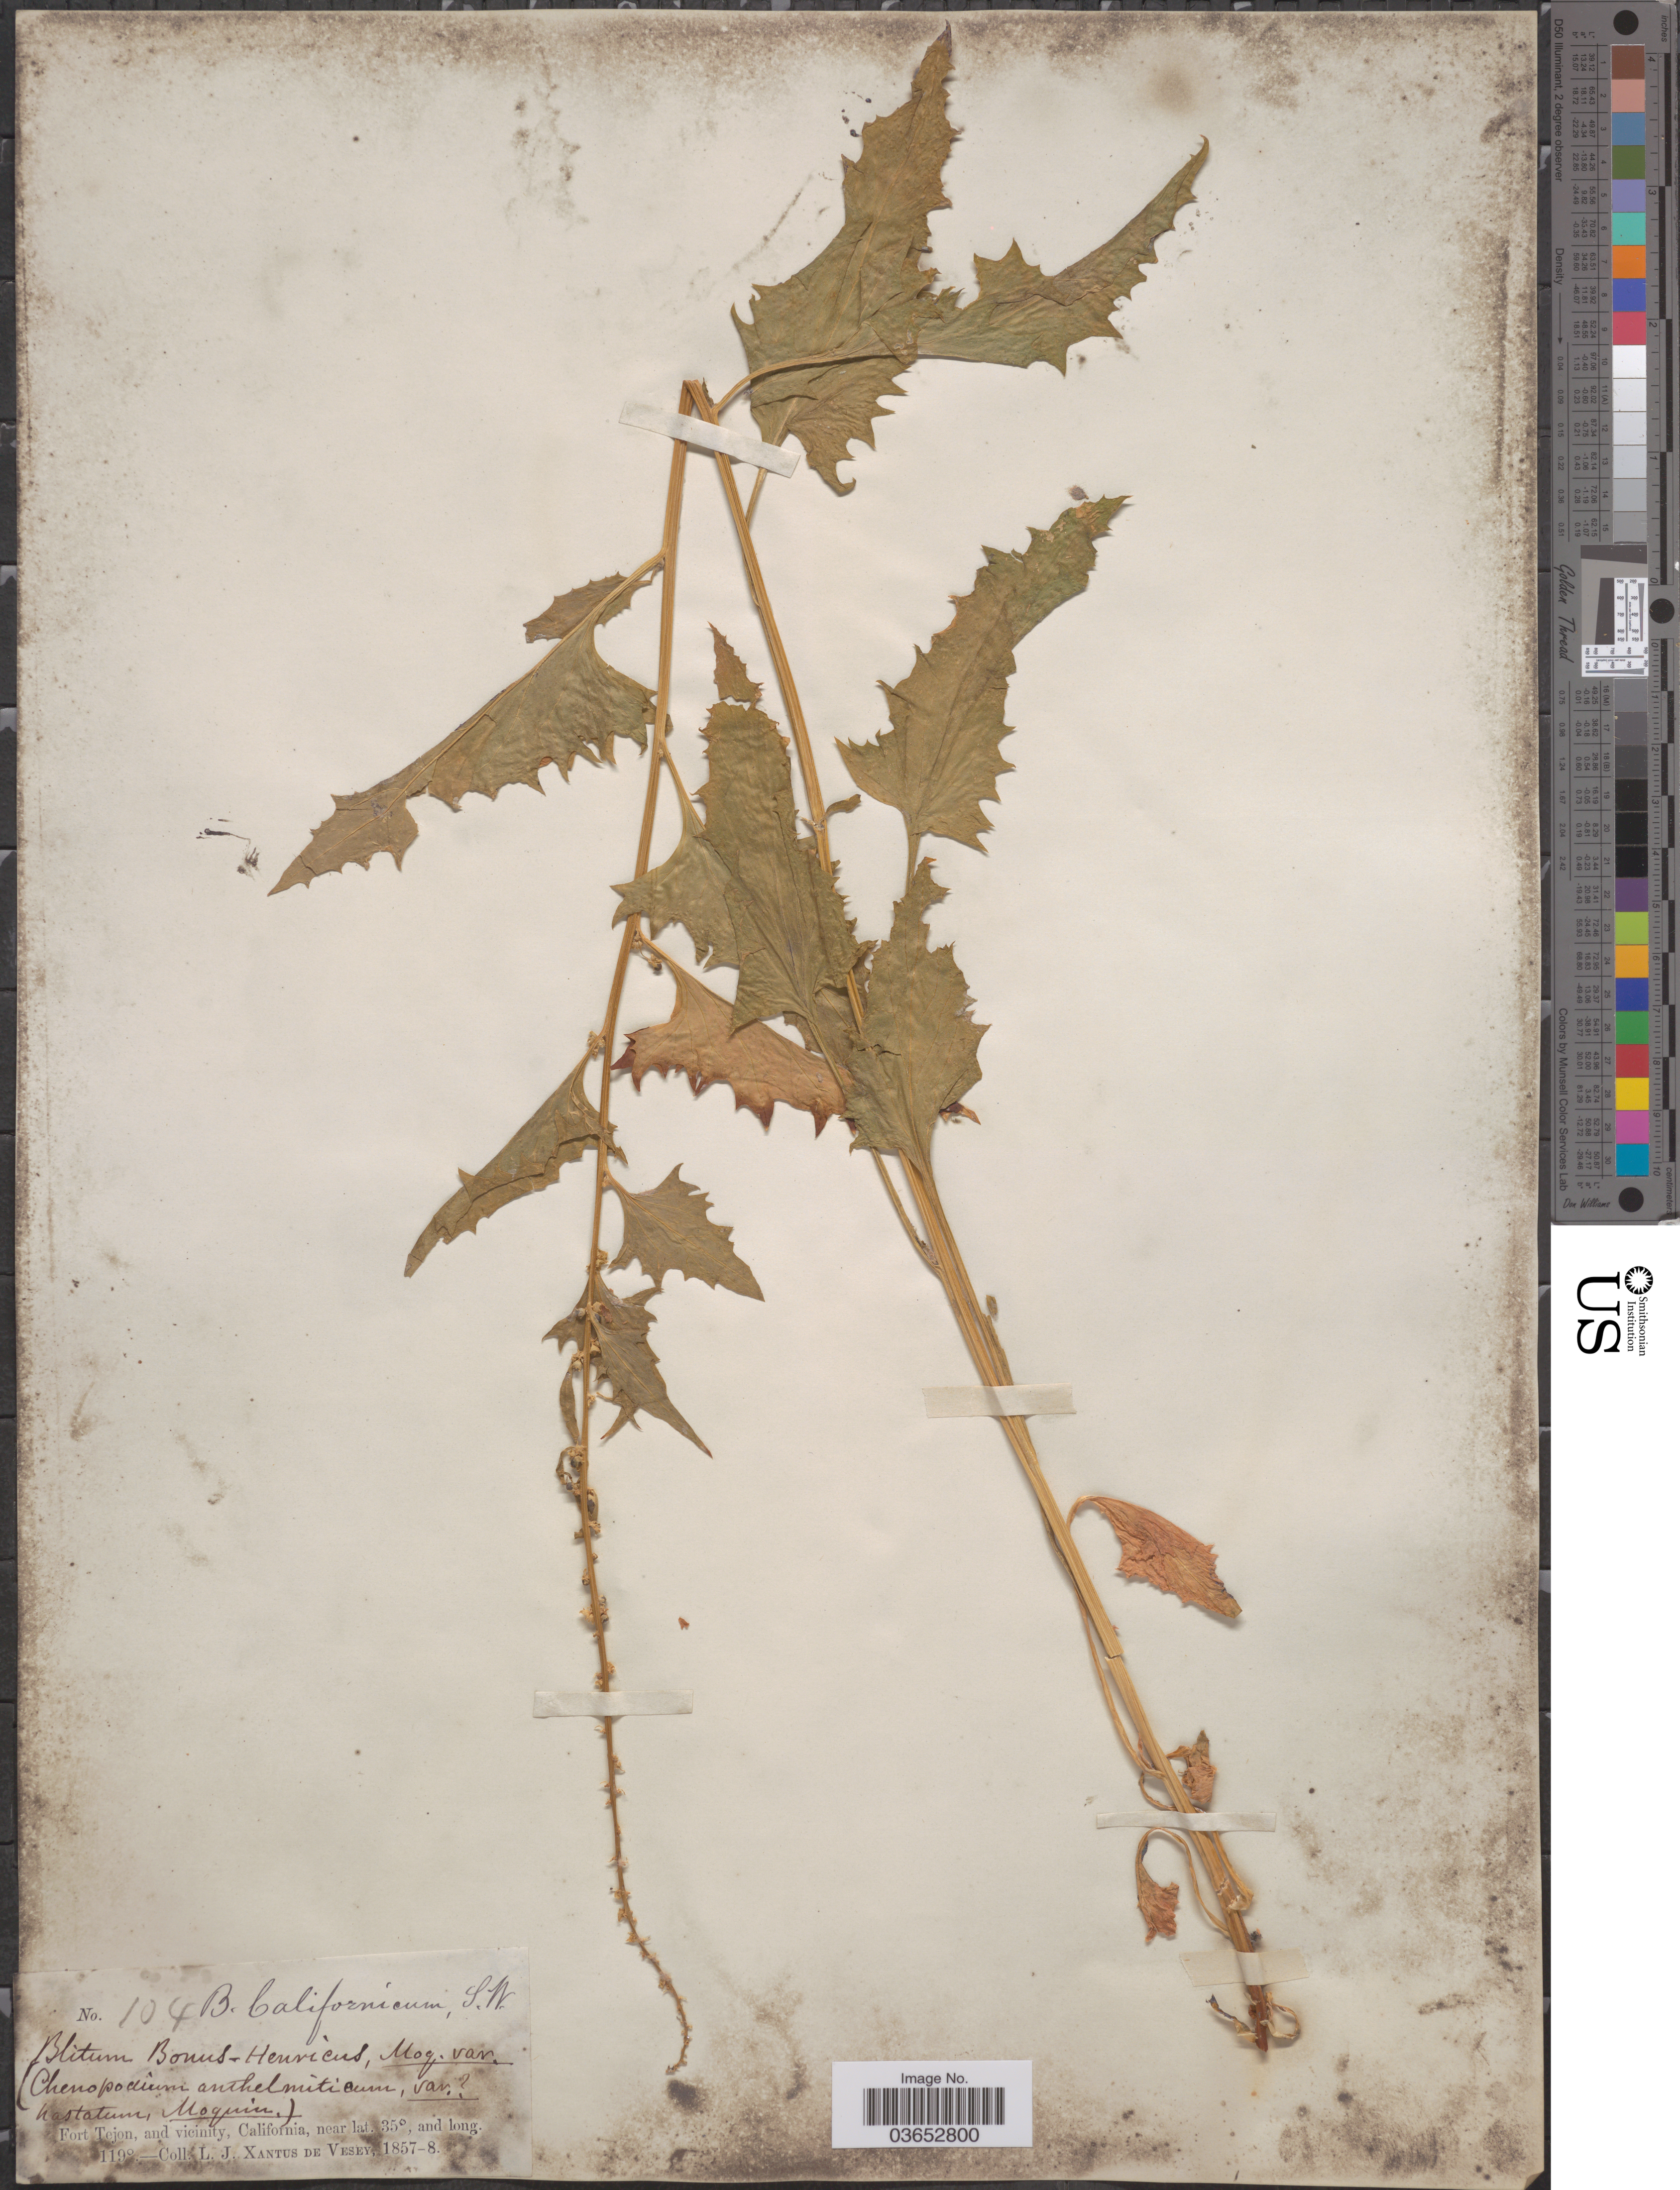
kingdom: Plantae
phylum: Tracheophyta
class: Magnoliopsida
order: Caryophyllales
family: Amaranthaceae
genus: Chenopodium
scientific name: Chenopodium californicum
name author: S. Watson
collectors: L. Xantus de Vesey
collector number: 104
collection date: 1857/1858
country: United States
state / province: California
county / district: Kern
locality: Fort Tejon, and vicinity.